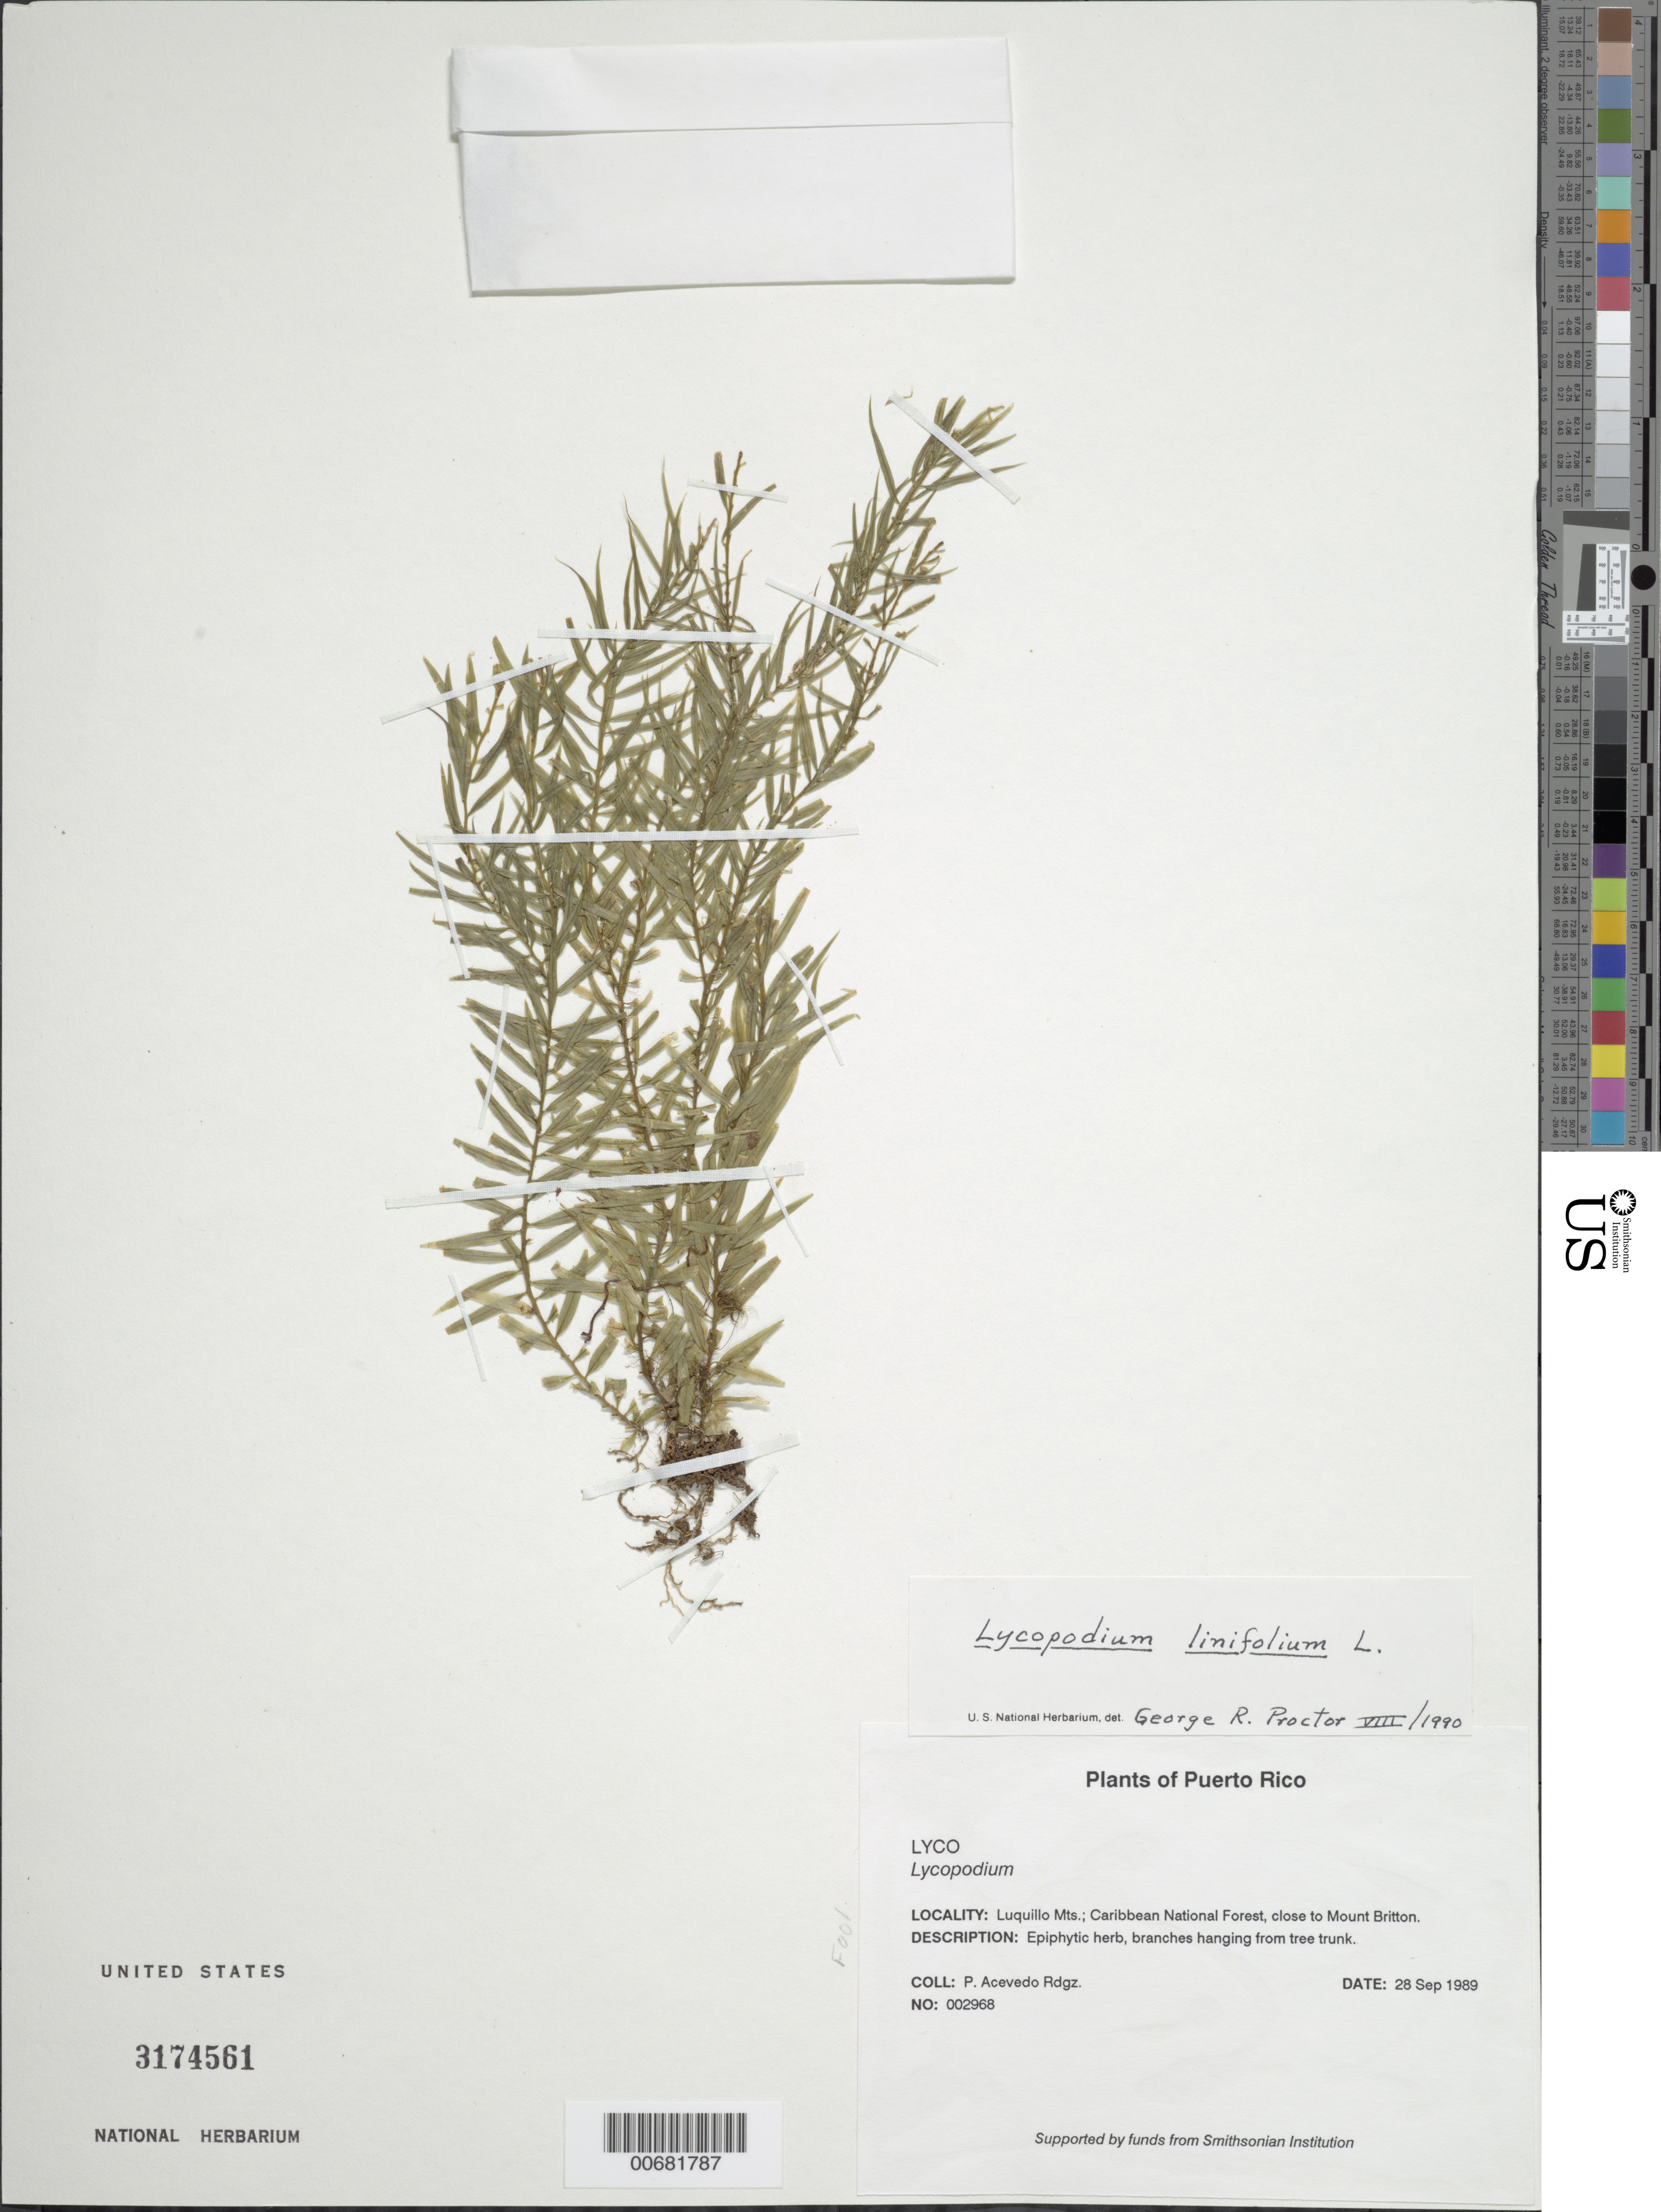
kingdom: Plantae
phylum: Tracheophyta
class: Lycopodiopsida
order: Lycopodiales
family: Lycopodiaceae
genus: Phlegmariurus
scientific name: Phlegmariurus linifolius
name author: (L.) B. Øllg.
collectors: P. Acevedo-Rodr.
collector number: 2968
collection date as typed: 28 Sep 1989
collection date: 1989-09-28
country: Puerto Rico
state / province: Río Grande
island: Puerto Rico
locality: Río Grande; Caribbean National Forest, close to Mount Britton.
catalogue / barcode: US 3174561